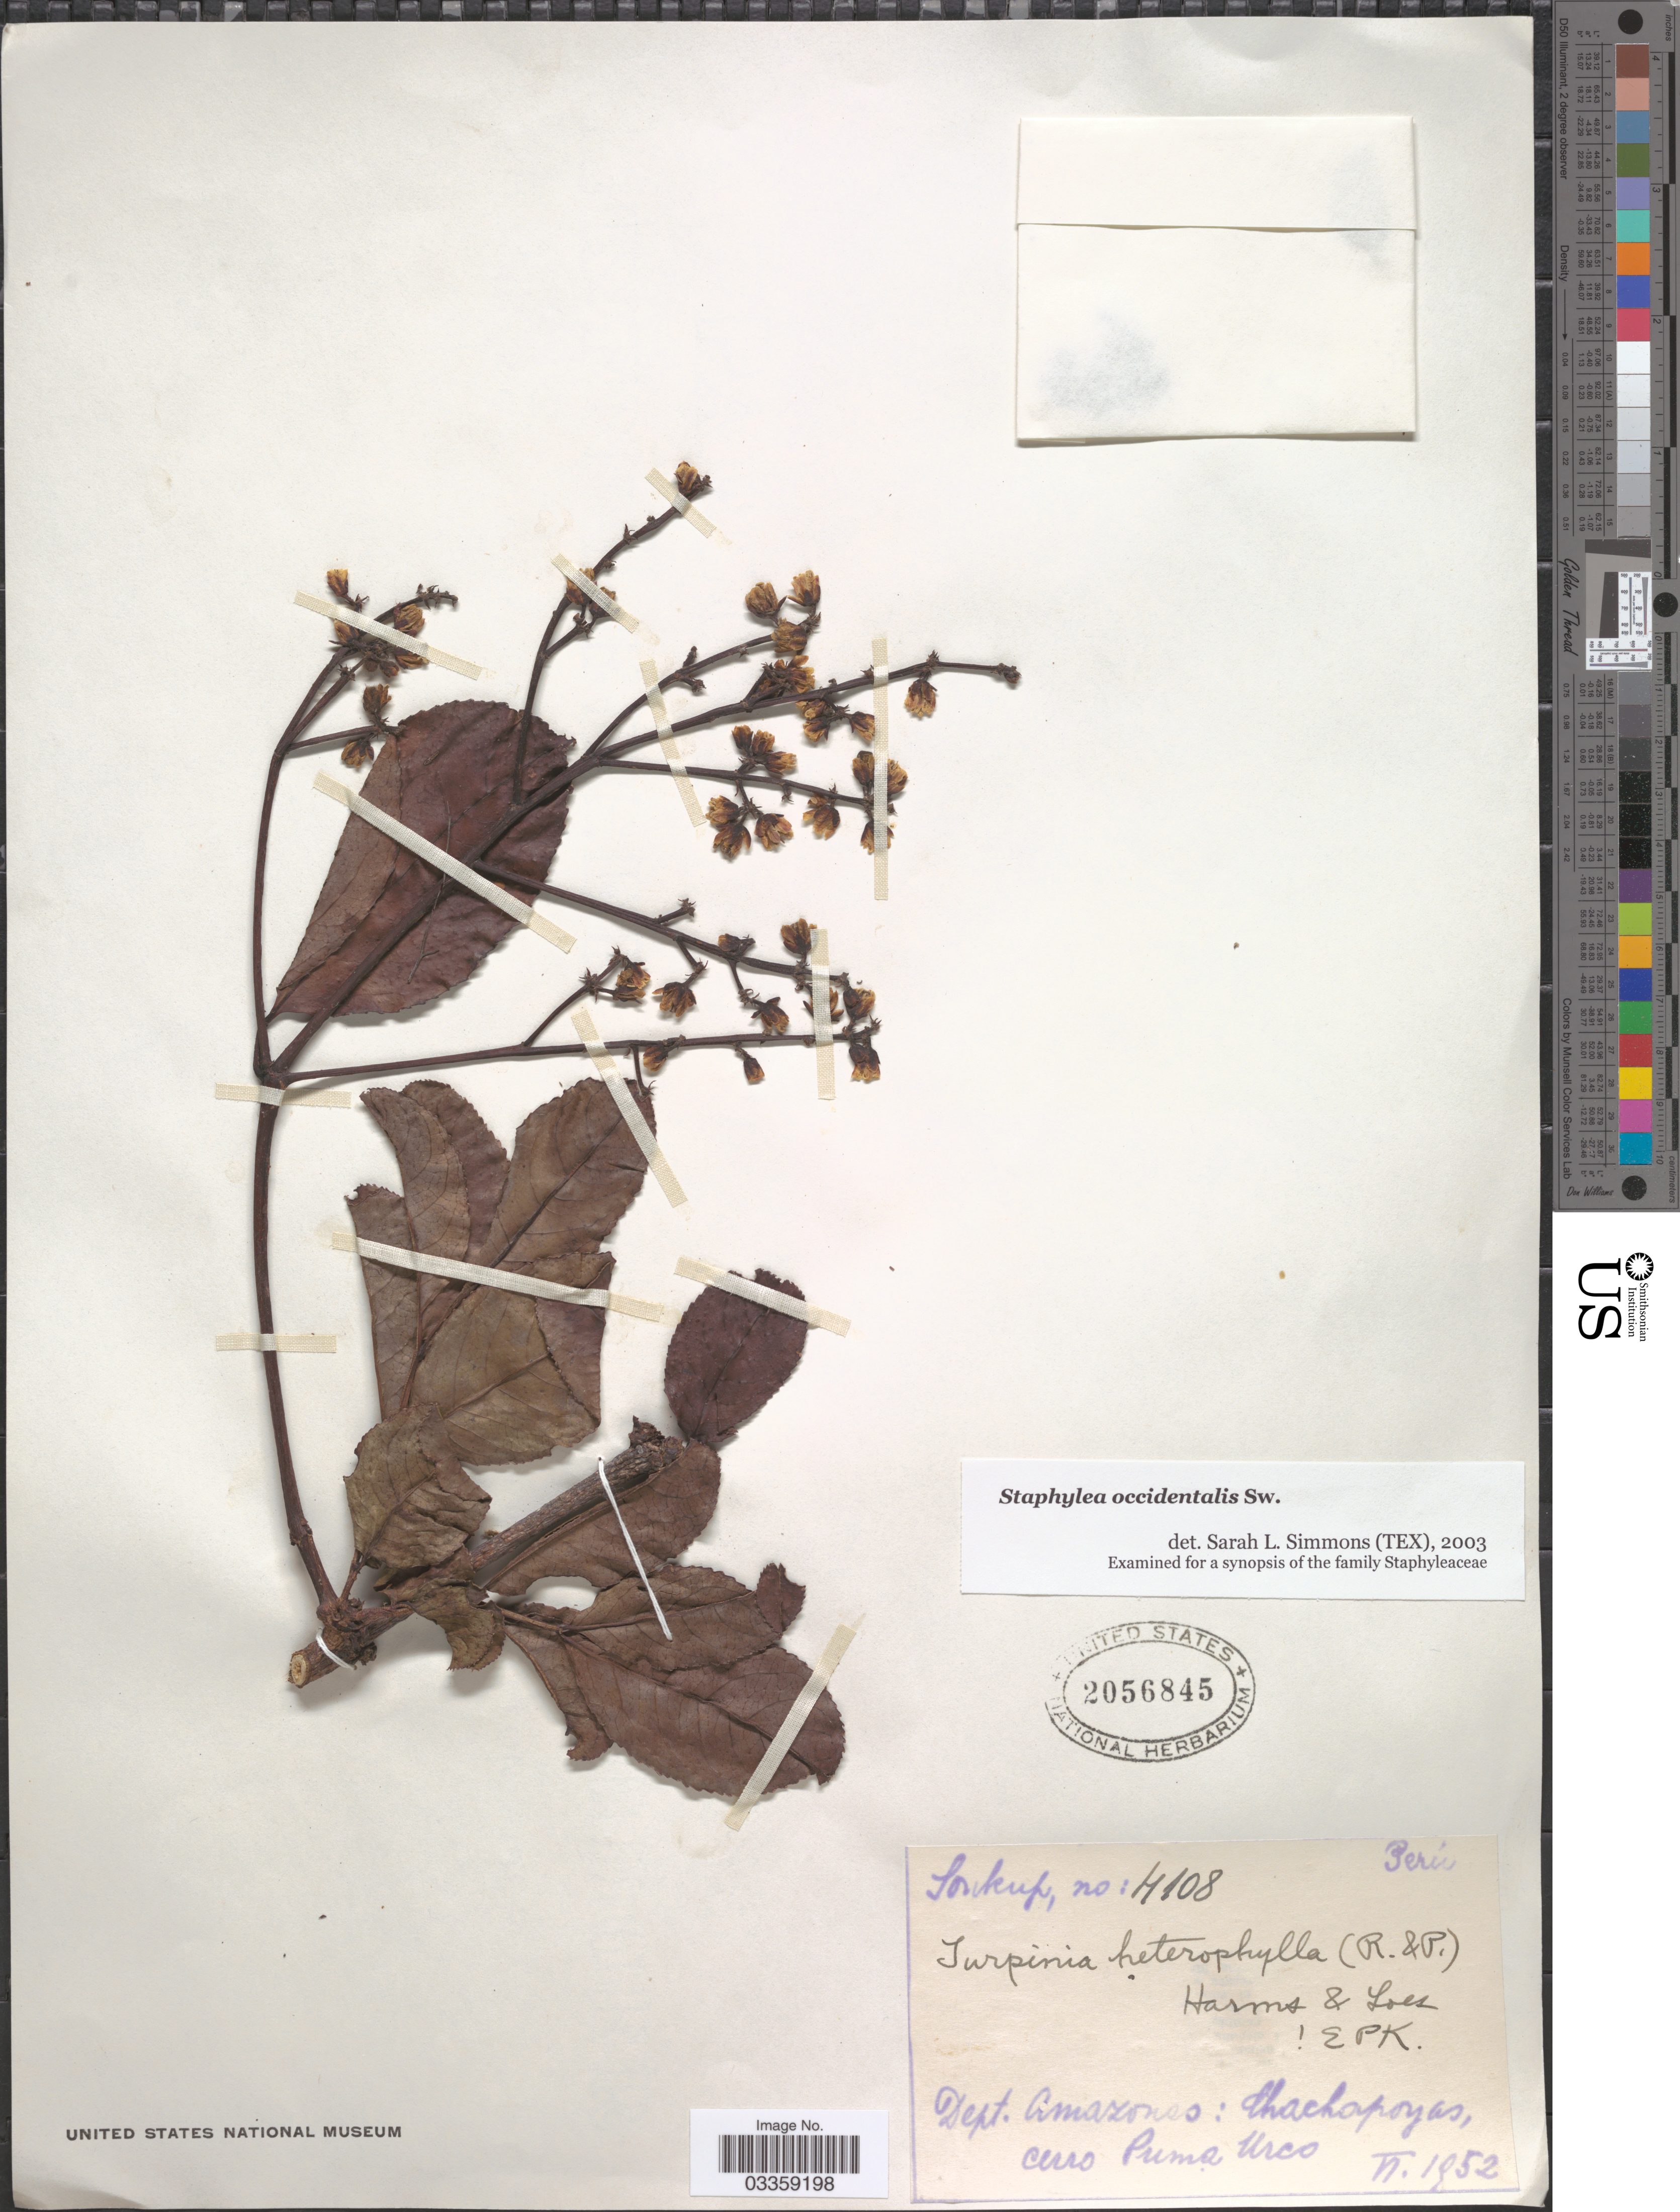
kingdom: Plantae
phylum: Tracheophyta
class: Magnoliopsida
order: Crossosomatales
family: Staphyleaceae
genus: Turpinia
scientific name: Turpinia occidentalis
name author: (Sw.) G. Don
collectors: J. Soukup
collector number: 4108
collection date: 1952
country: Peru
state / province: Amazonas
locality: Dept. Amazonas: Chachapoyas cerro Puma Urco.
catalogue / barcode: US 2056845